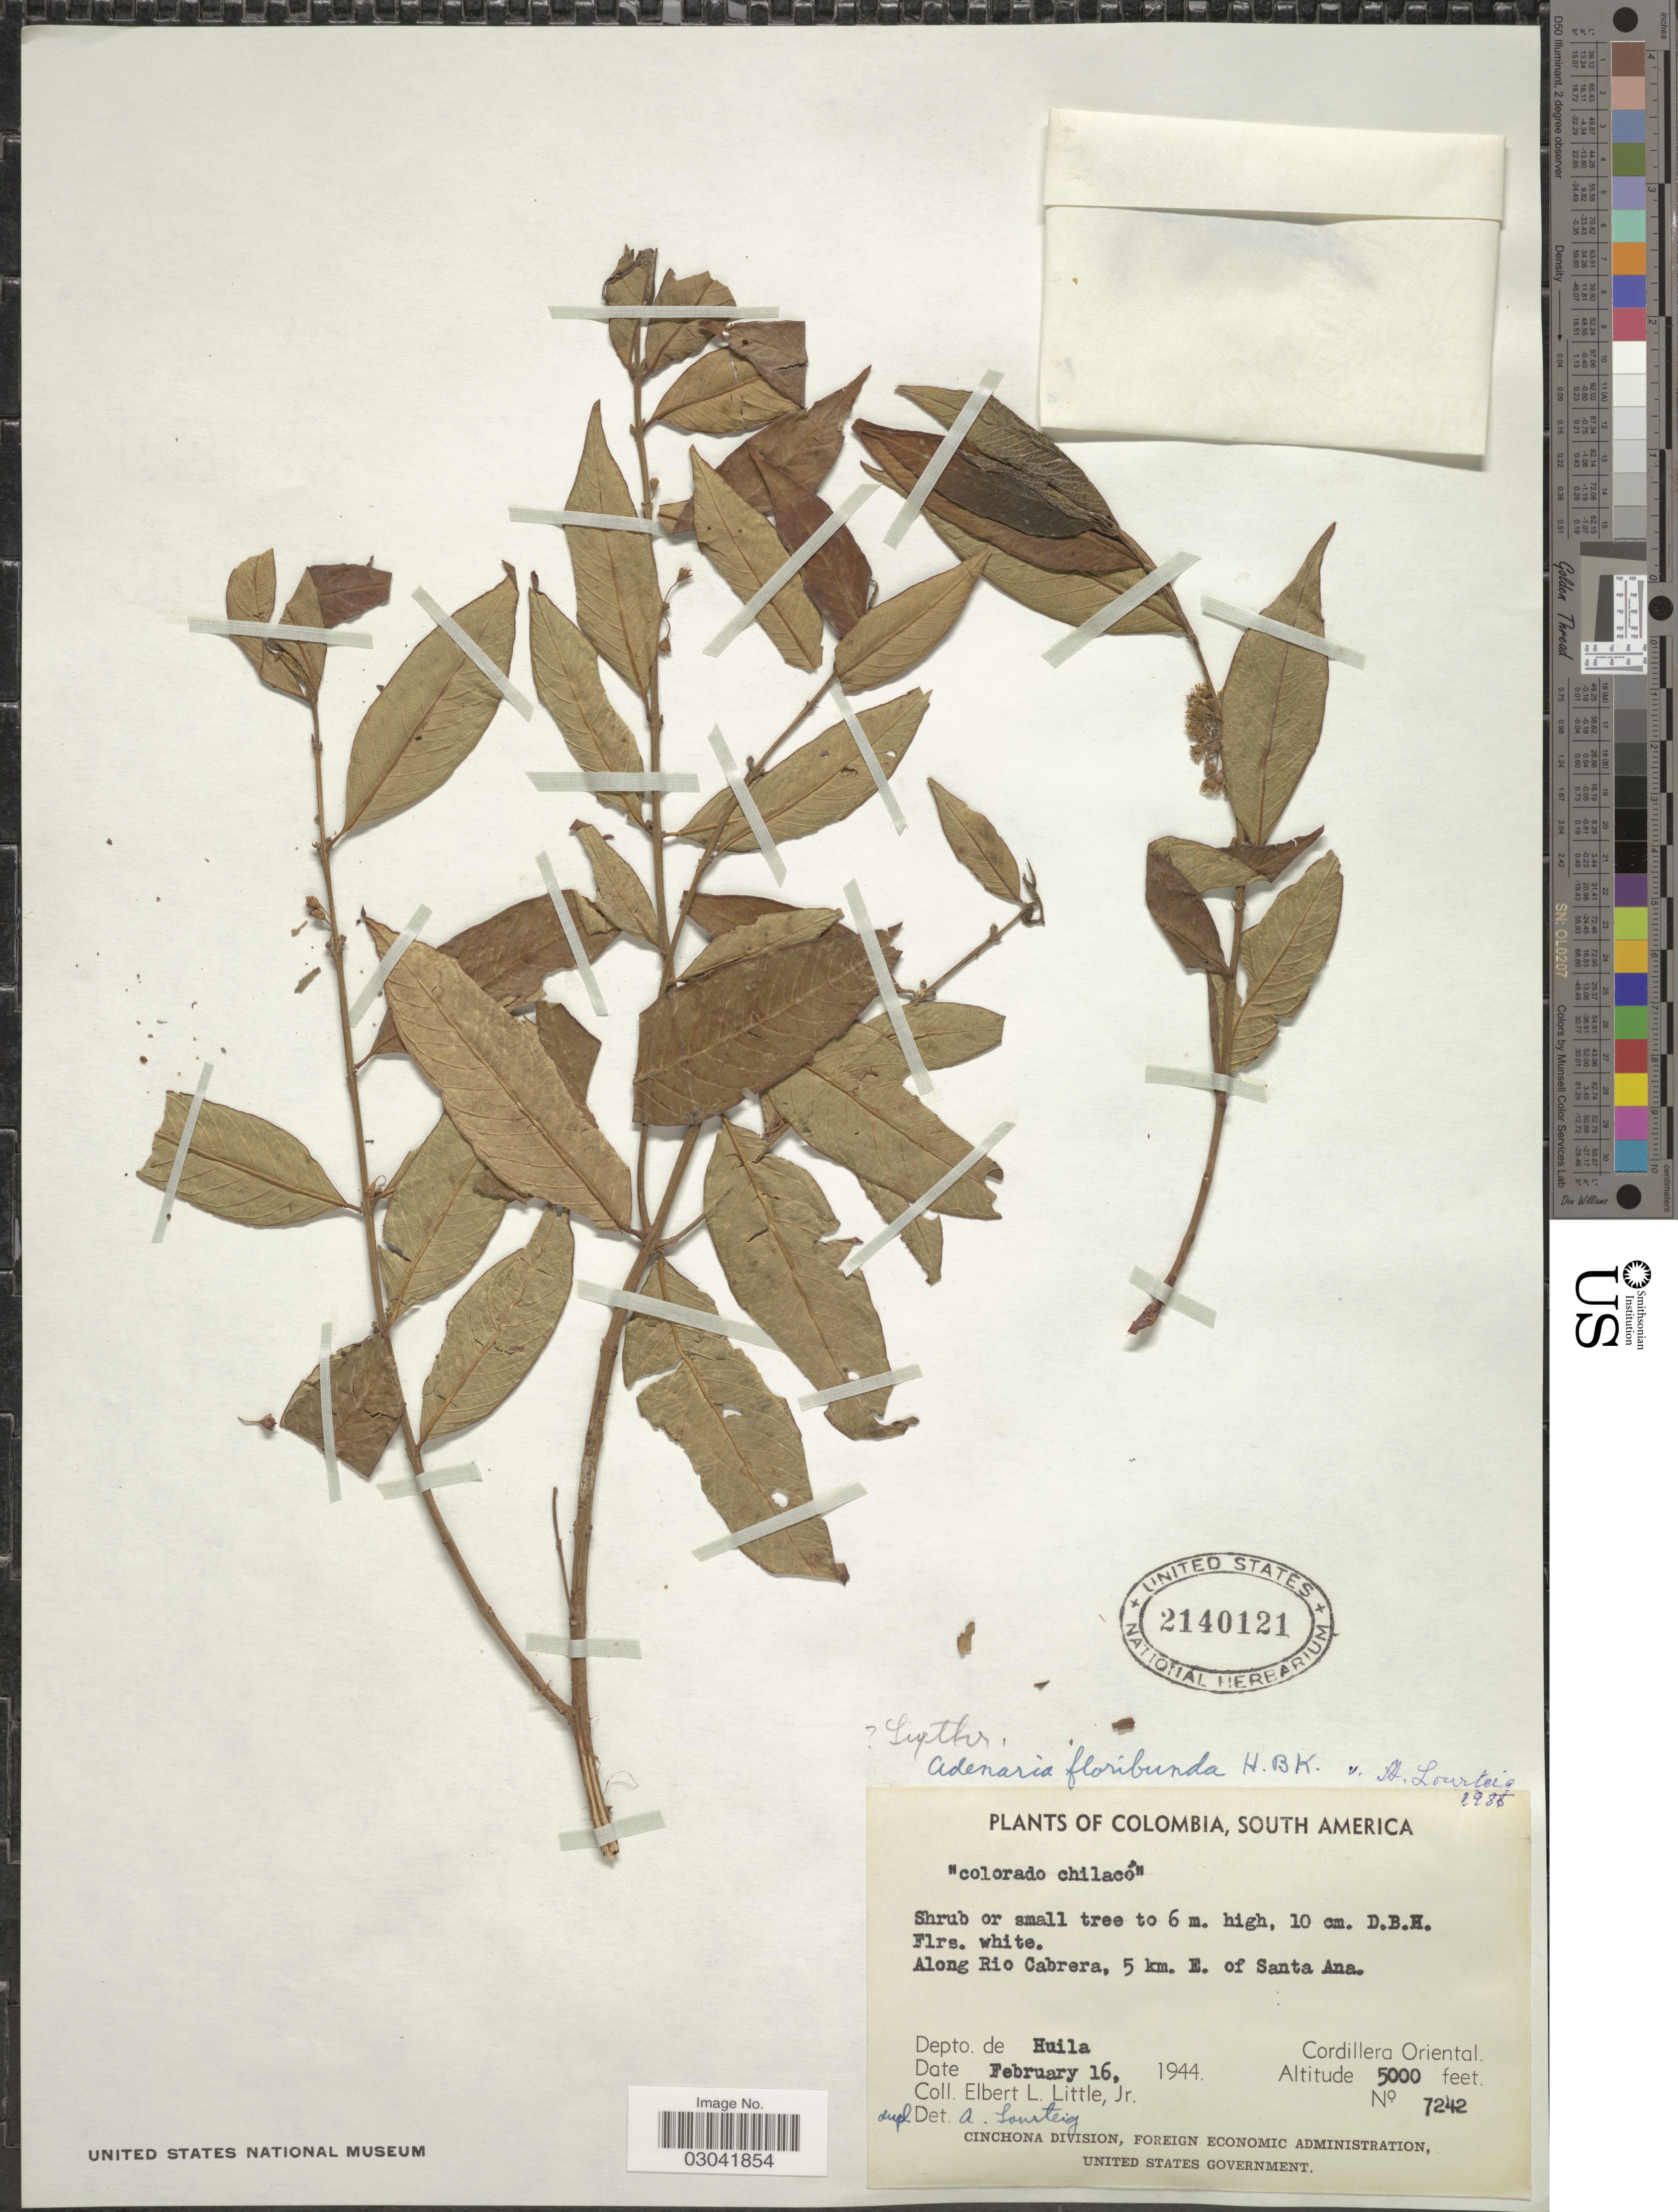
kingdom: Plantae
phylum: Tracheophyta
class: Magnoliopsida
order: Myrtales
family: Lythraceae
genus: Adenaria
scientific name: Adenaria floribunda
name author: Kunth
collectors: E. L. Little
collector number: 7242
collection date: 1944-02-16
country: Colombia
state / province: Huila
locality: Along Rio Cabrera, 5km. E. of Santa Ana. Depto. de Huila. Cordillera Oriental.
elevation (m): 1524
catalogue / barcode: US 2140121